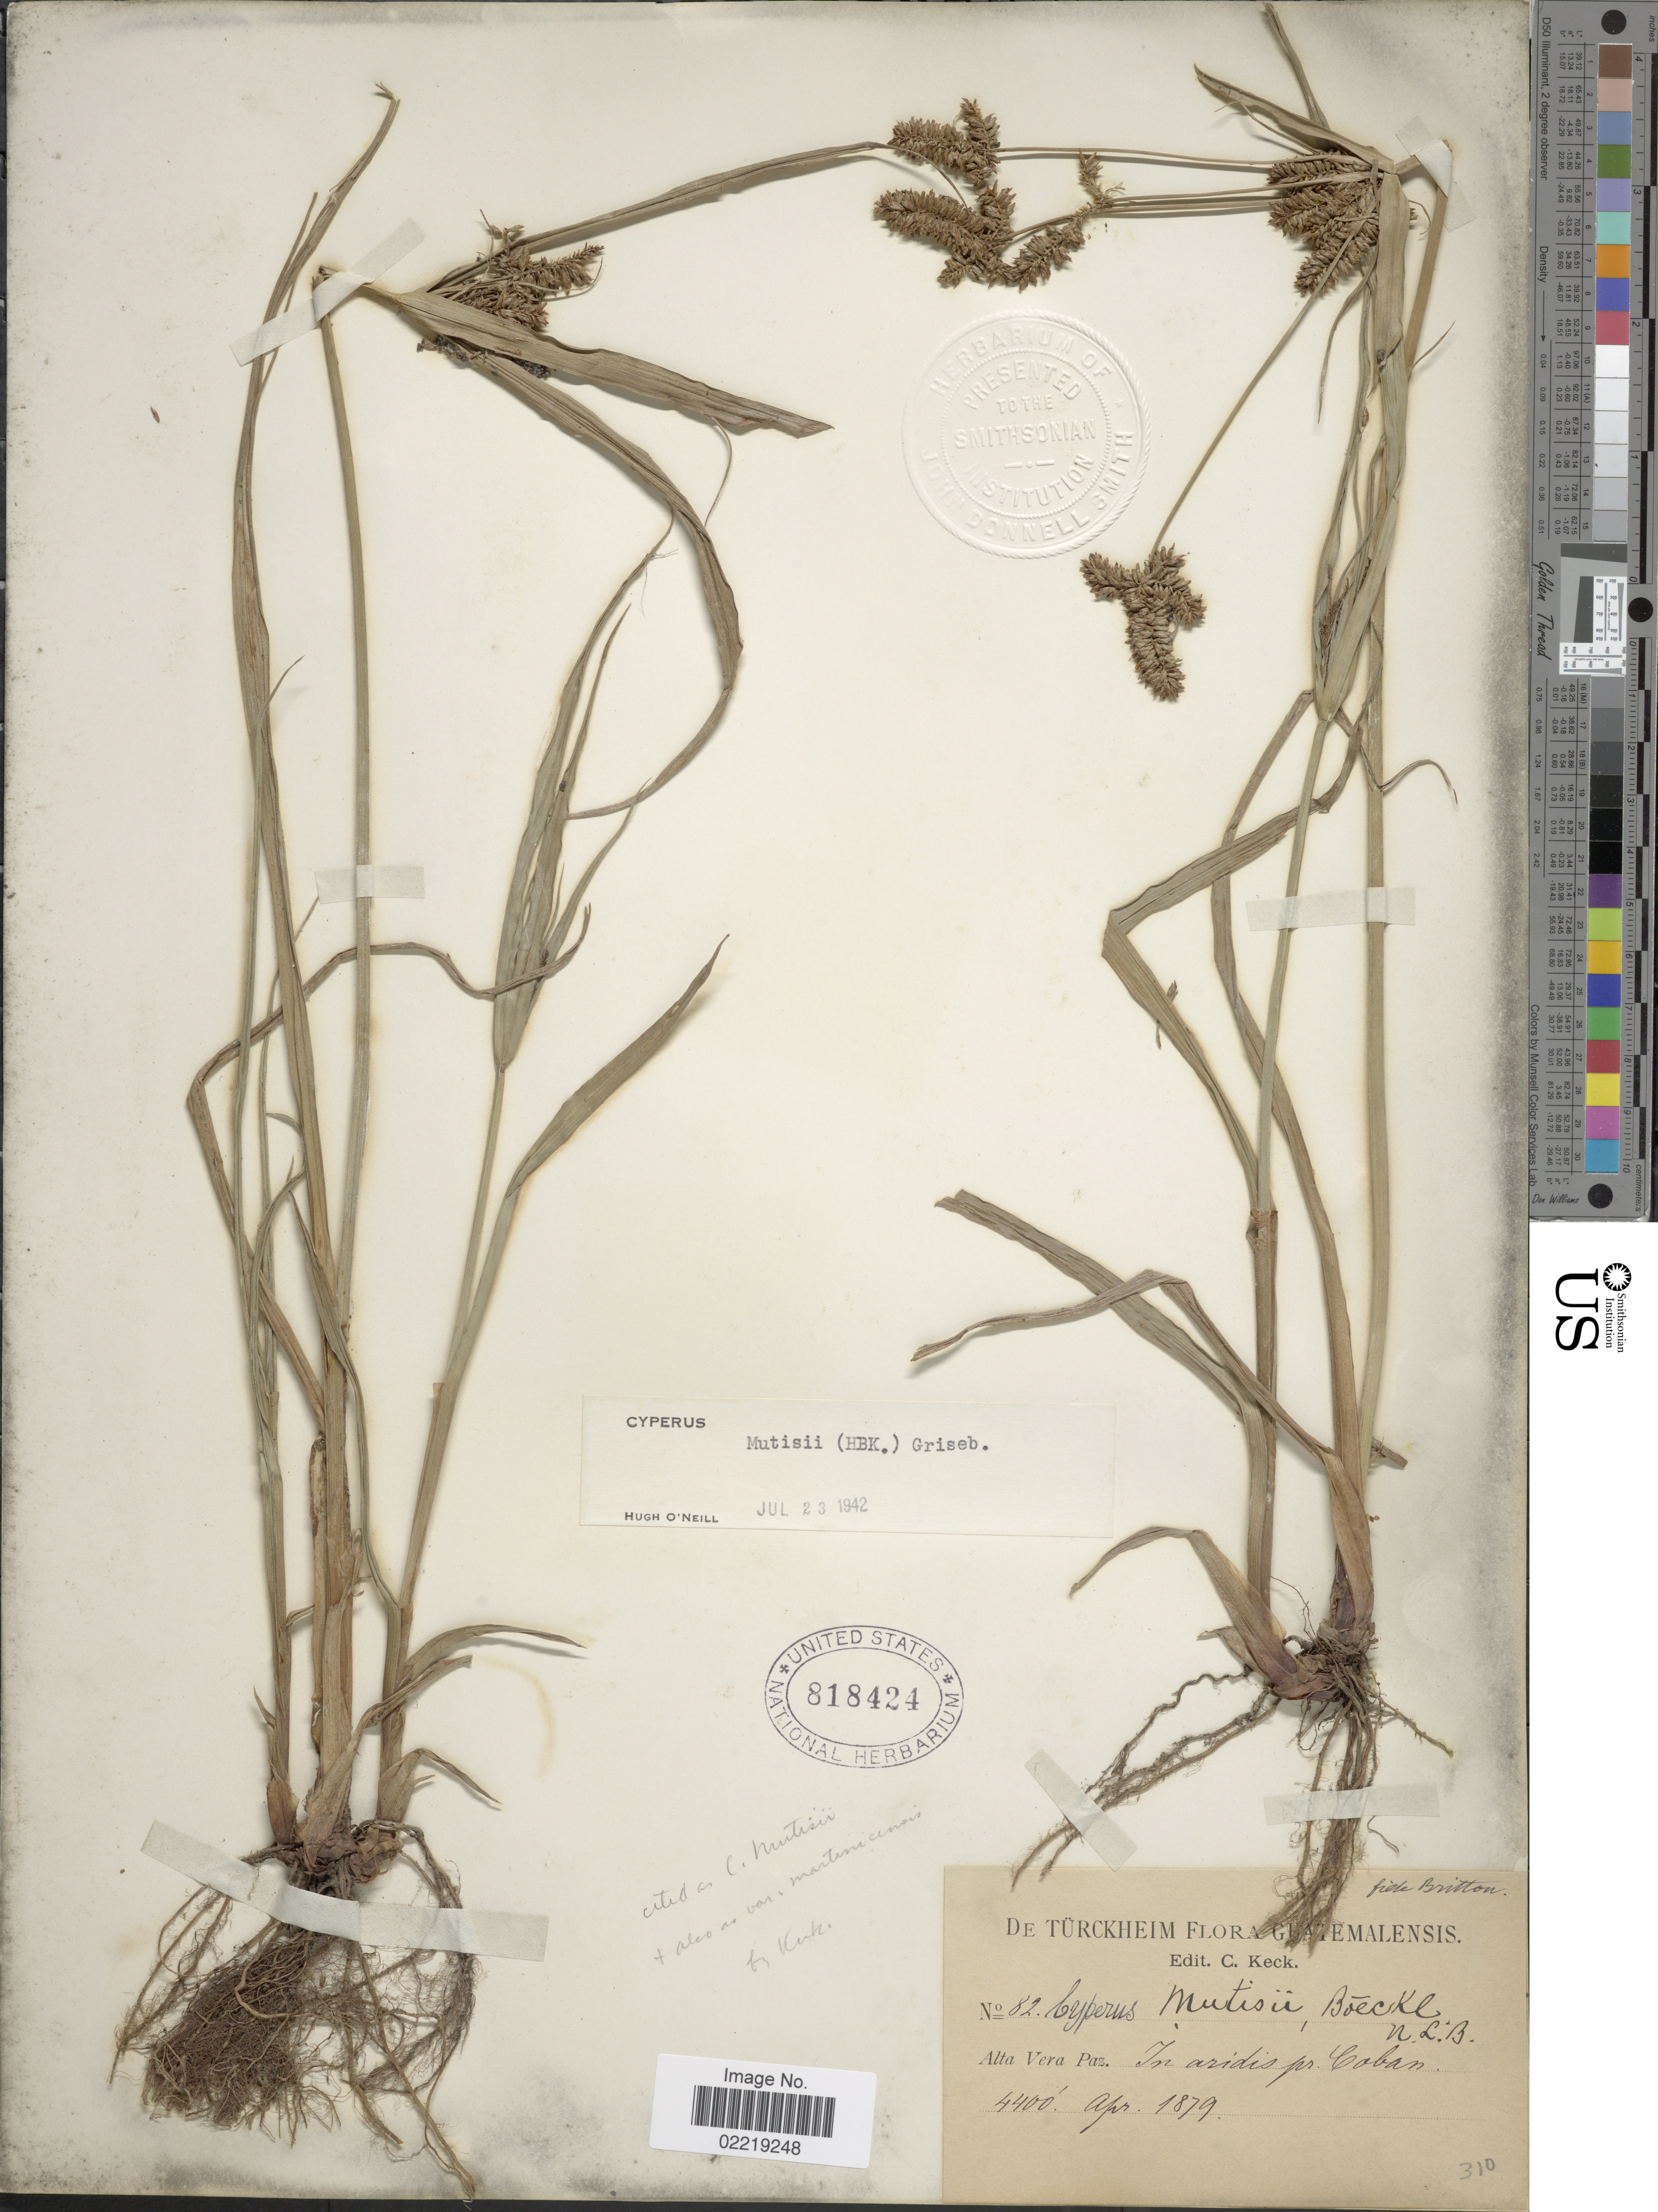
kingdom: Plantae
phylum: Tracheophyta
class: Liliopsida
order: Poales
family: Cyperaceae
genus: Cyperus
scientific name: Cyperus mutisii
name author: (Kunth) Andersson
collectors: C. Keck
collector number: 82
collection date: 1879-04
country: Guatemala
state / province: Alta Verapaz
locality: Alta Vera Paz, In aridis pr. Coban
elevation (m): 1341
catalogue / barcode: US 818424